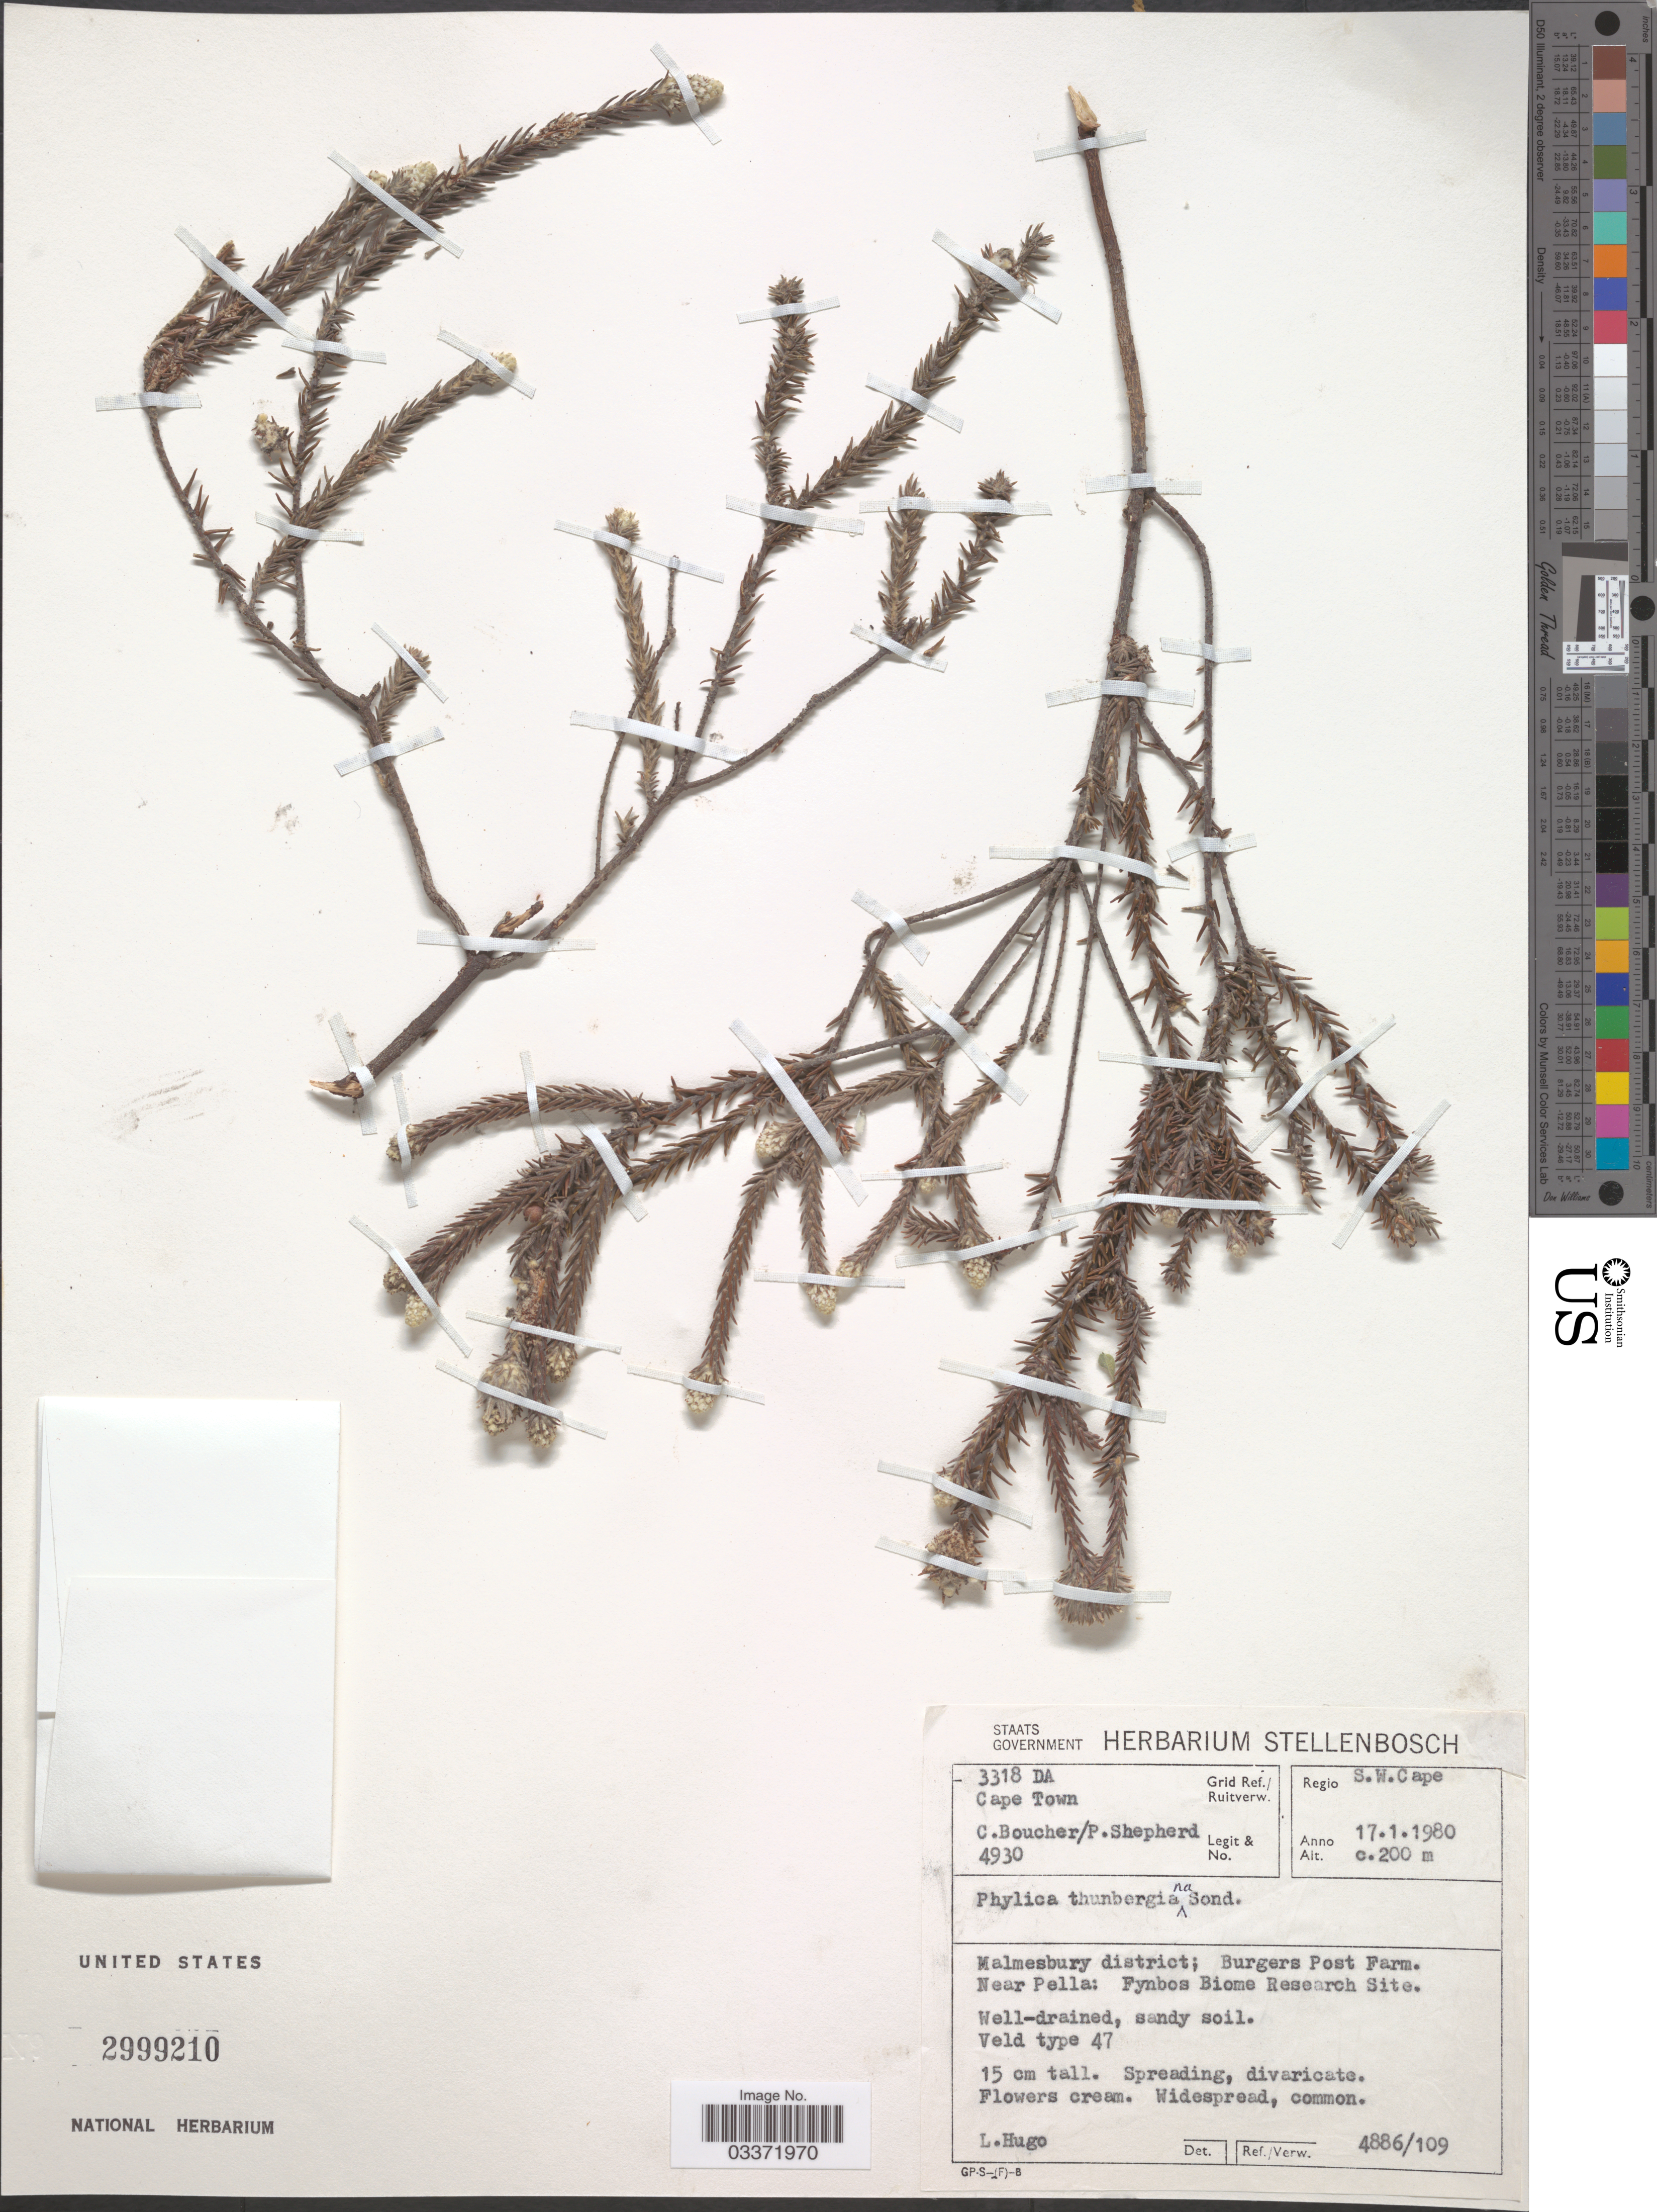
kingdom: Plantae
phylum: Tracheophyta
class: Magnoliopsida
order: Rosales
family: Rhamnaceae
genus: Phylica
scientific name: Phylica thunbergiana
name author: E. Mey. ex Sond.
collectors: C. Boucher & P. Shepherd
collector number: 4930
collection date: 1980-01-17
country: South Africa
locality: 3318 DA Cape Town Grid Ref./ Ruitverw. Regio S.W.Cape. Malmesbury district; Burgers Post Farm. Near Pella. Veld type 47.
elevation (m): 200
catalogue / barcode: US 2999210